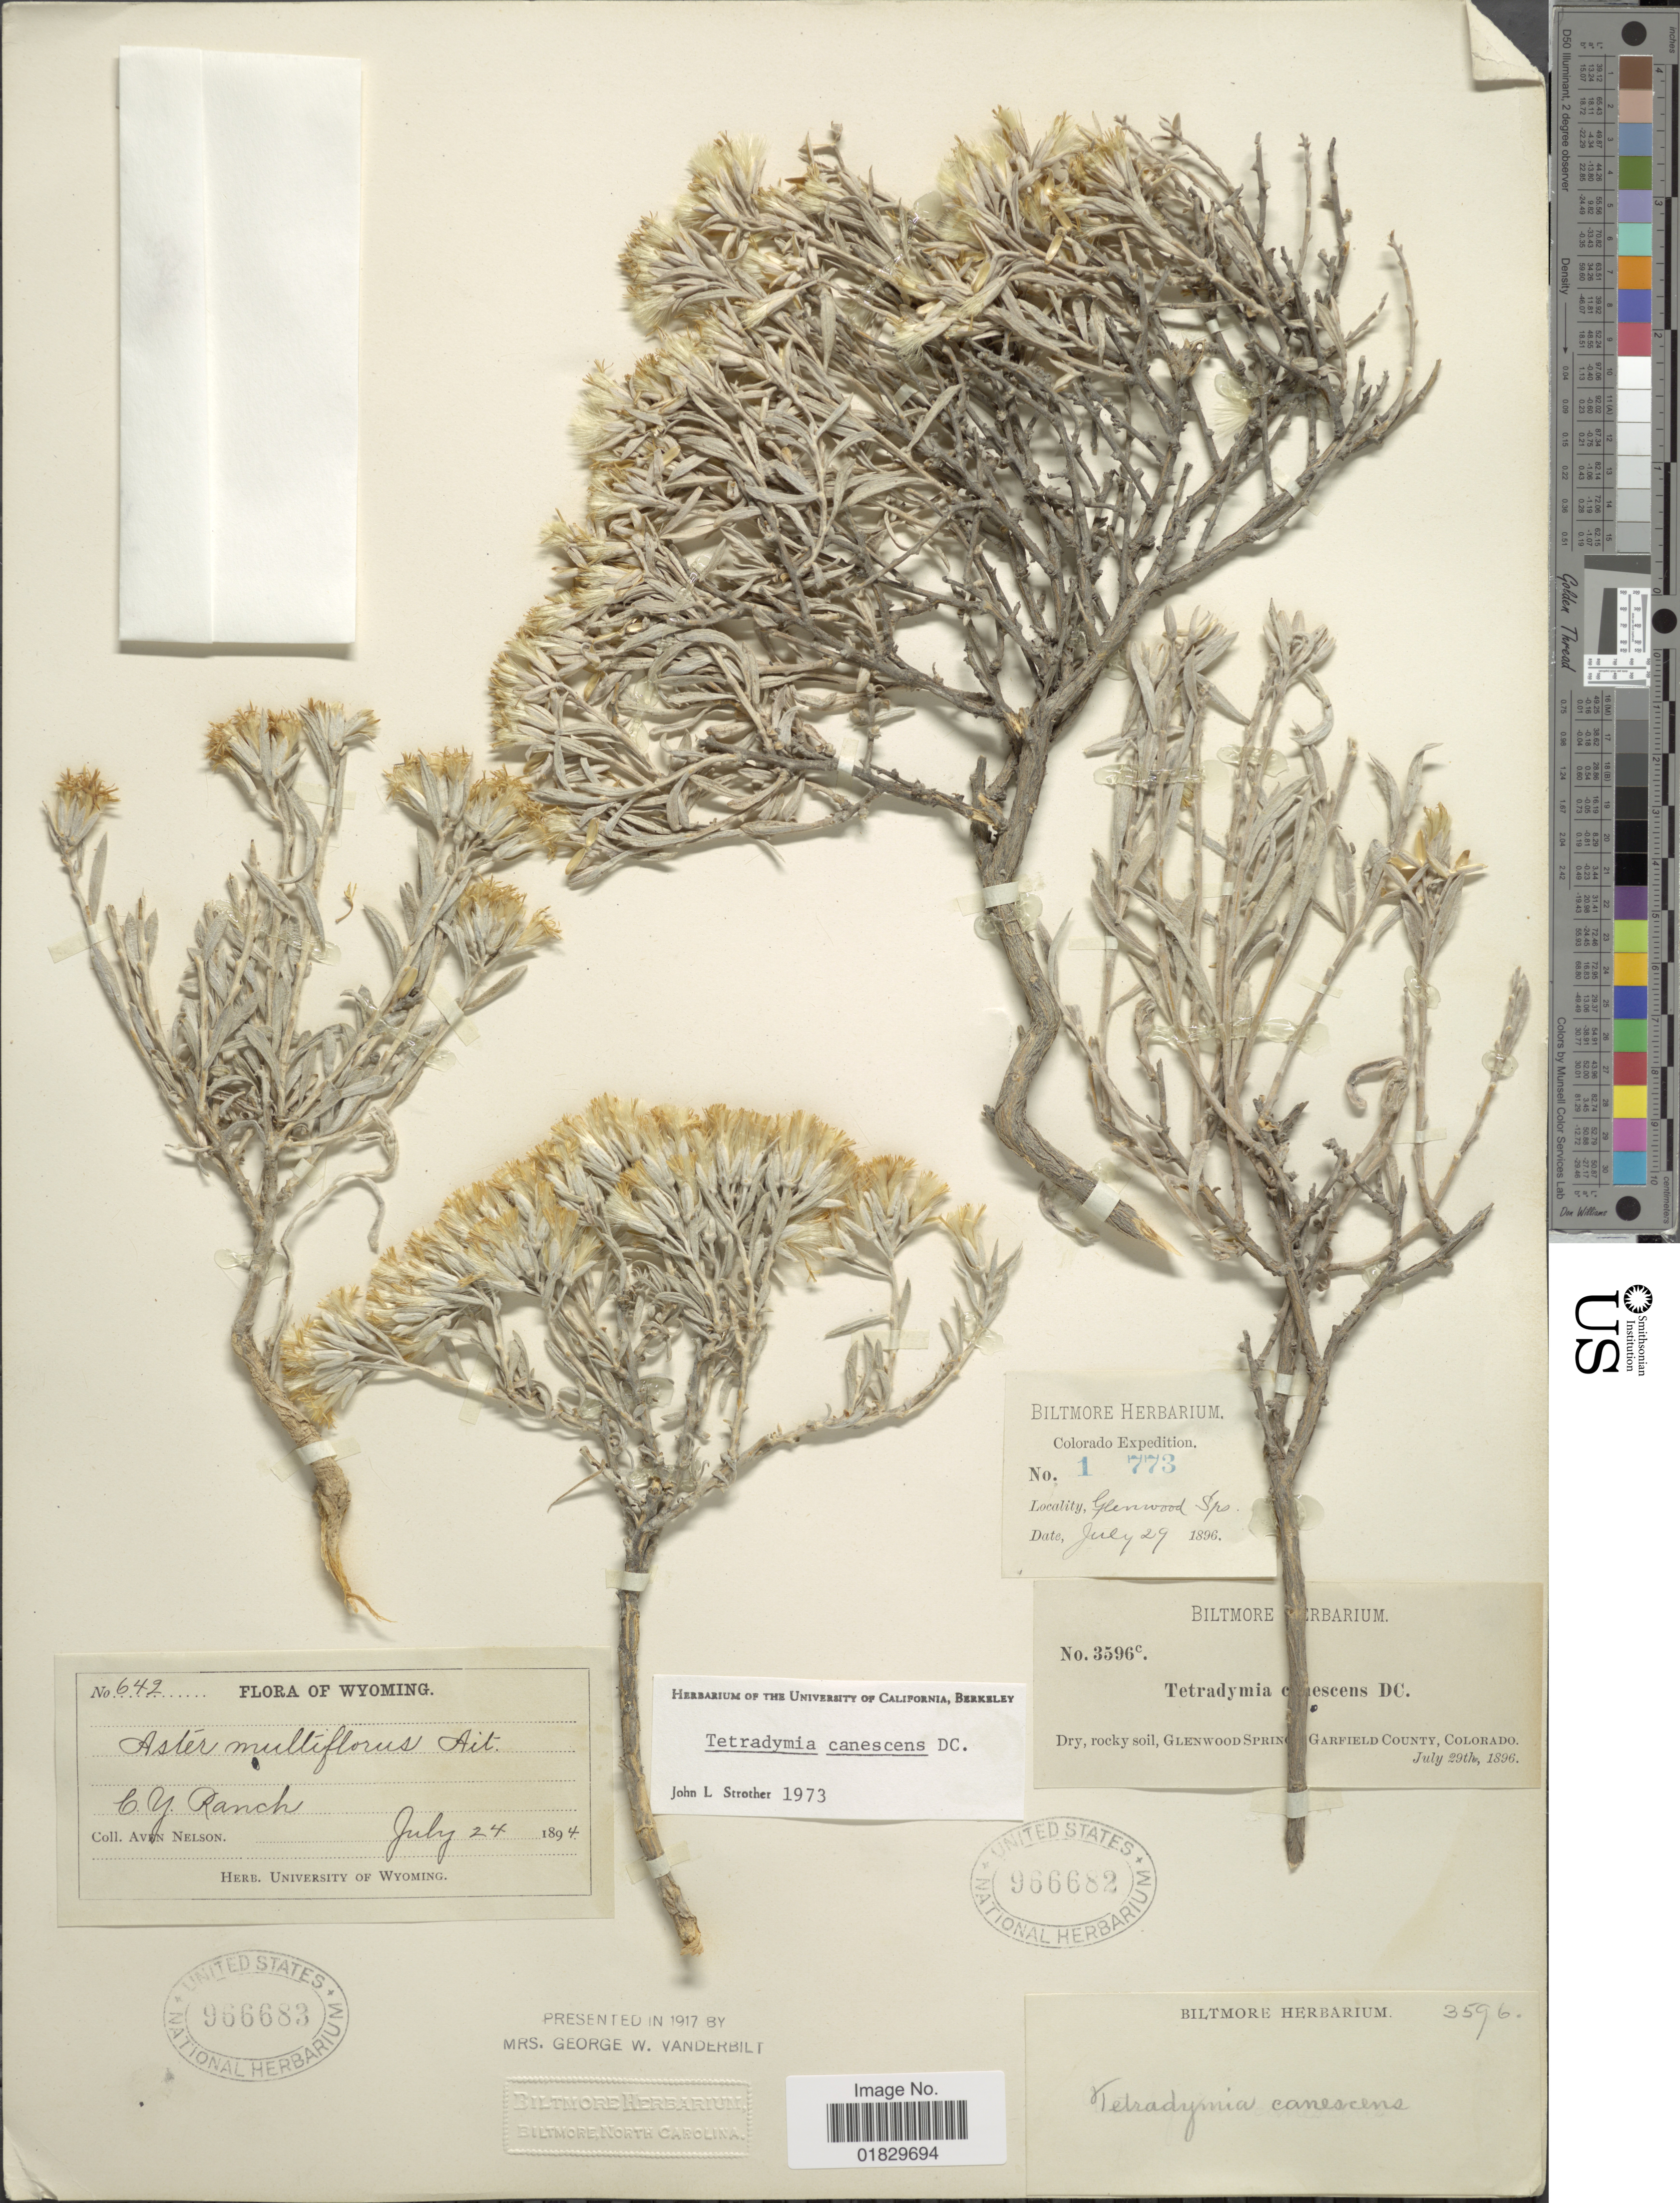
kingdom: Plantae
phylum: Tracheophyta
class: Magnoliopsida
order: Asterales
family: Asteraceae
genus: Tetradymia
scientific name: Tetradymia canescens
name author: DC.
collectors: ex herb. Biltmore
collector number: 3596c/1773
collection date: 1896-07-29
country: United States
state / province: Colorado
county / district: Garfield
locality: Dry, rocky soil, Glenwood Spring, Garfield County, Colorado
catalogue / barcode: US 966682